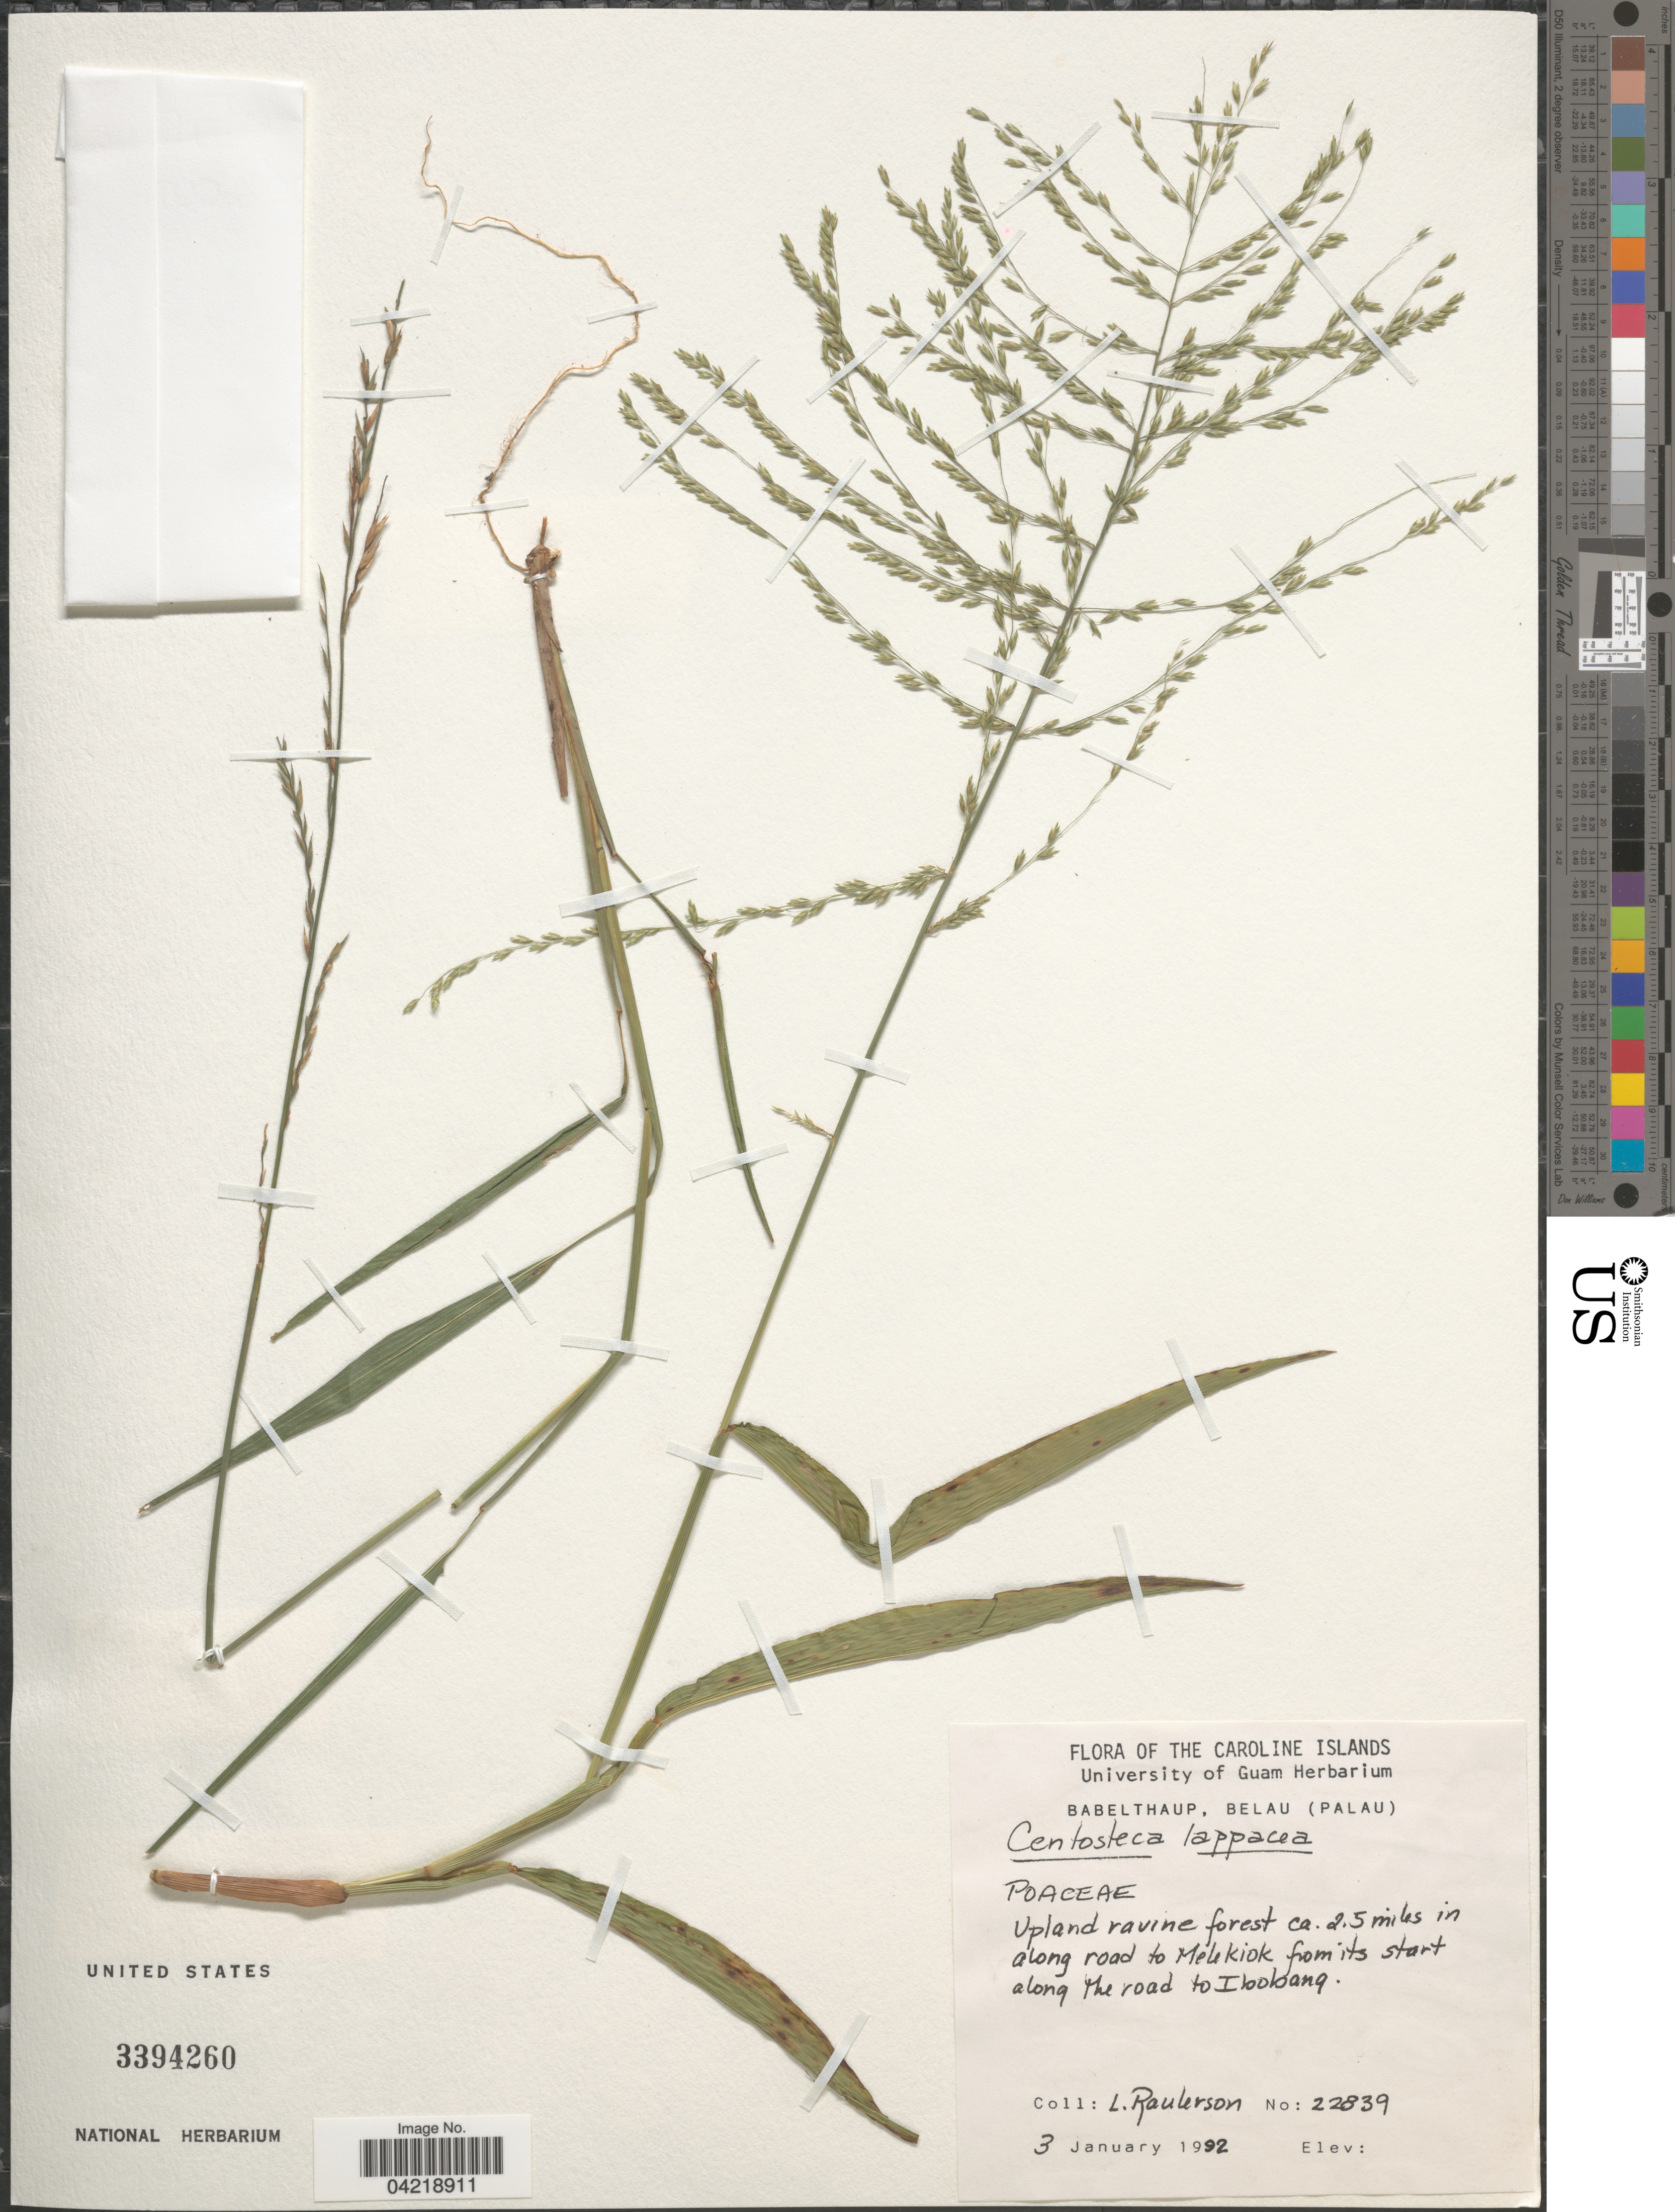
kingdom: Plantae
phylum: Tracheophyta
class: Liliopsida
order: Poales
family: Poaceae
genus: Centotheca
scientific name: Centotheca lappacea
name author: (L.) Desv.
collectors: L. Raulerson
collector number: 22839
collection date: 1992-01-03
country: Palau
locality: Caroline Islands. Babelthaup (Palau). Upland ravine forest ca. 2.5 miles in along road to Melekiok from its start along the road to Ibobang.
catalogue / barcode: US 3394260